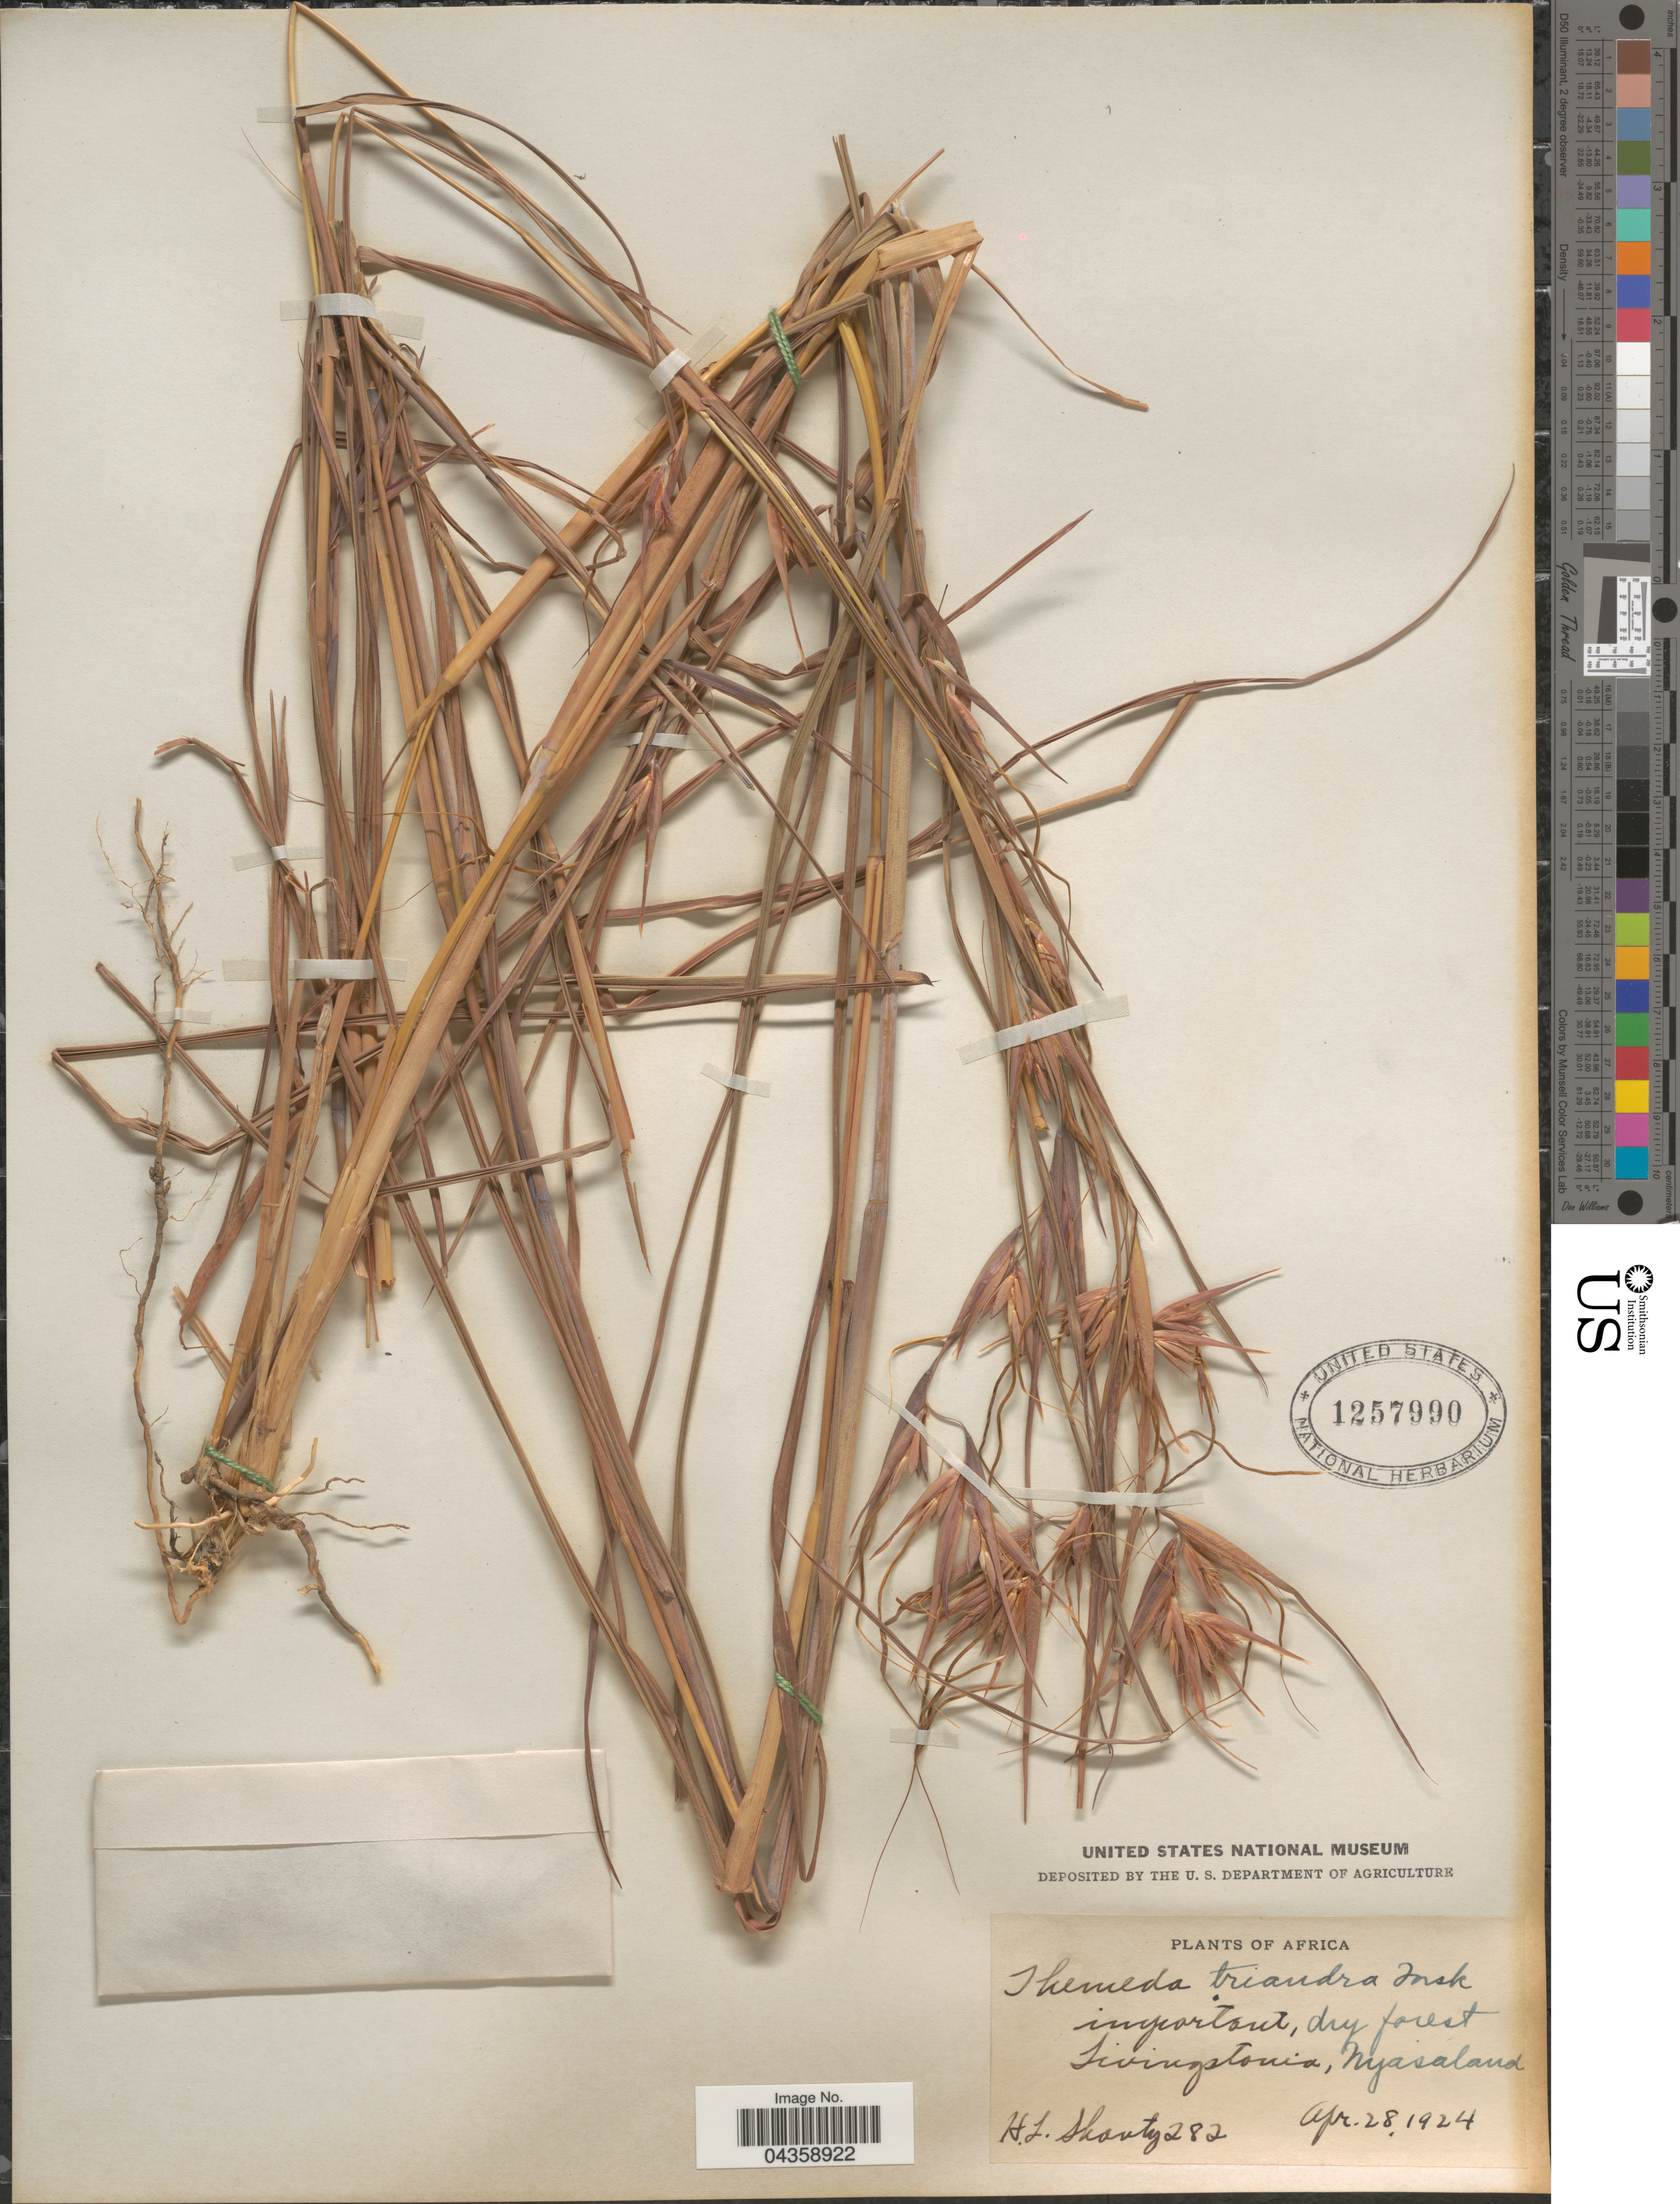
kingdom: Plantae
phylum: Tracheophyta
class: Liliopsida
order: Poales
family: Poaceae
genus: Themeda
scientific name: Themeda triandra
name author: Forssk.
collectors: H. Shantz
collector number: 282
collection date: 1924-04-28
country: Malawi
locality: Livingstonia, Nyasaland.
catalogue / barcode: US 1257990